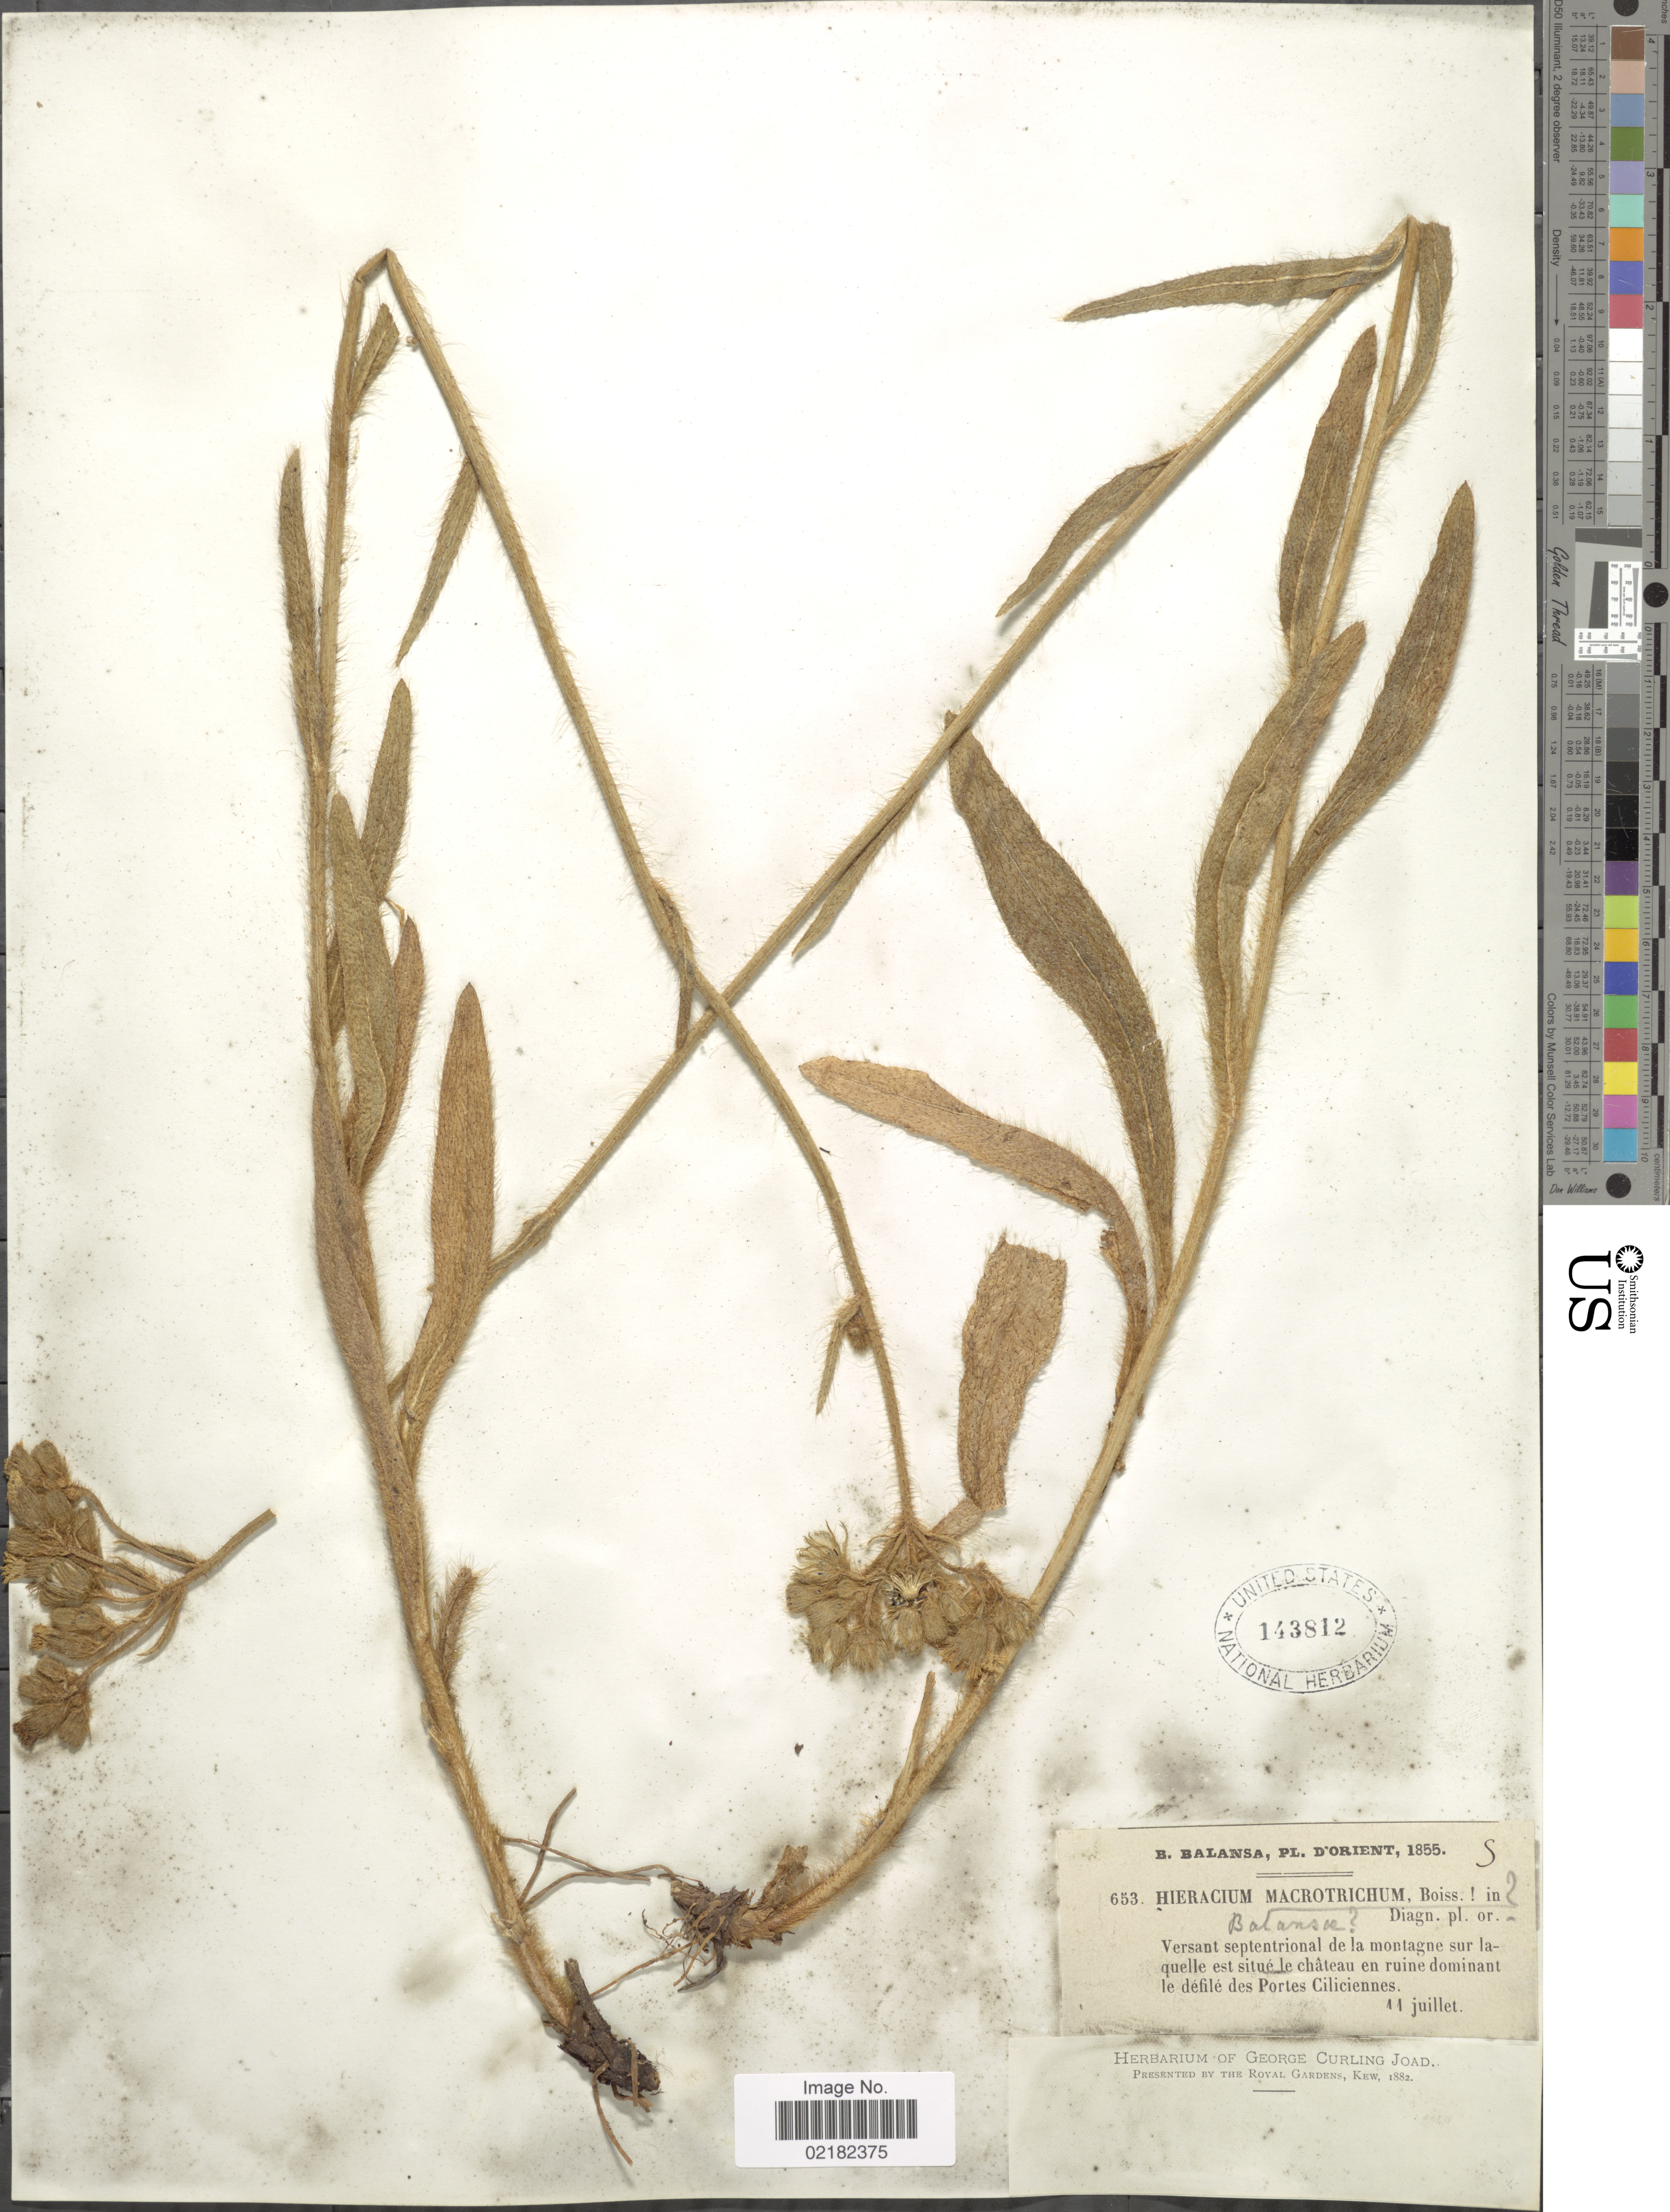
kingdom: Plantae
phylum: Tracheophyta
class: Magnoliopsida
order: Asterales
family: Asteraceae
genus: Hieracium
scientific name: Hieracium balansae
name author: Boiss.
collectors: B. Balansa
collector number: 653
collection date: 1855-07-11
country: Turkey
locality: D'orient, Versnat septentrional de la montagne sur laquelle est situe le chateau en ruine dominant le defile des Portes Ciliciennes.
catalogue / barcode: US 143812